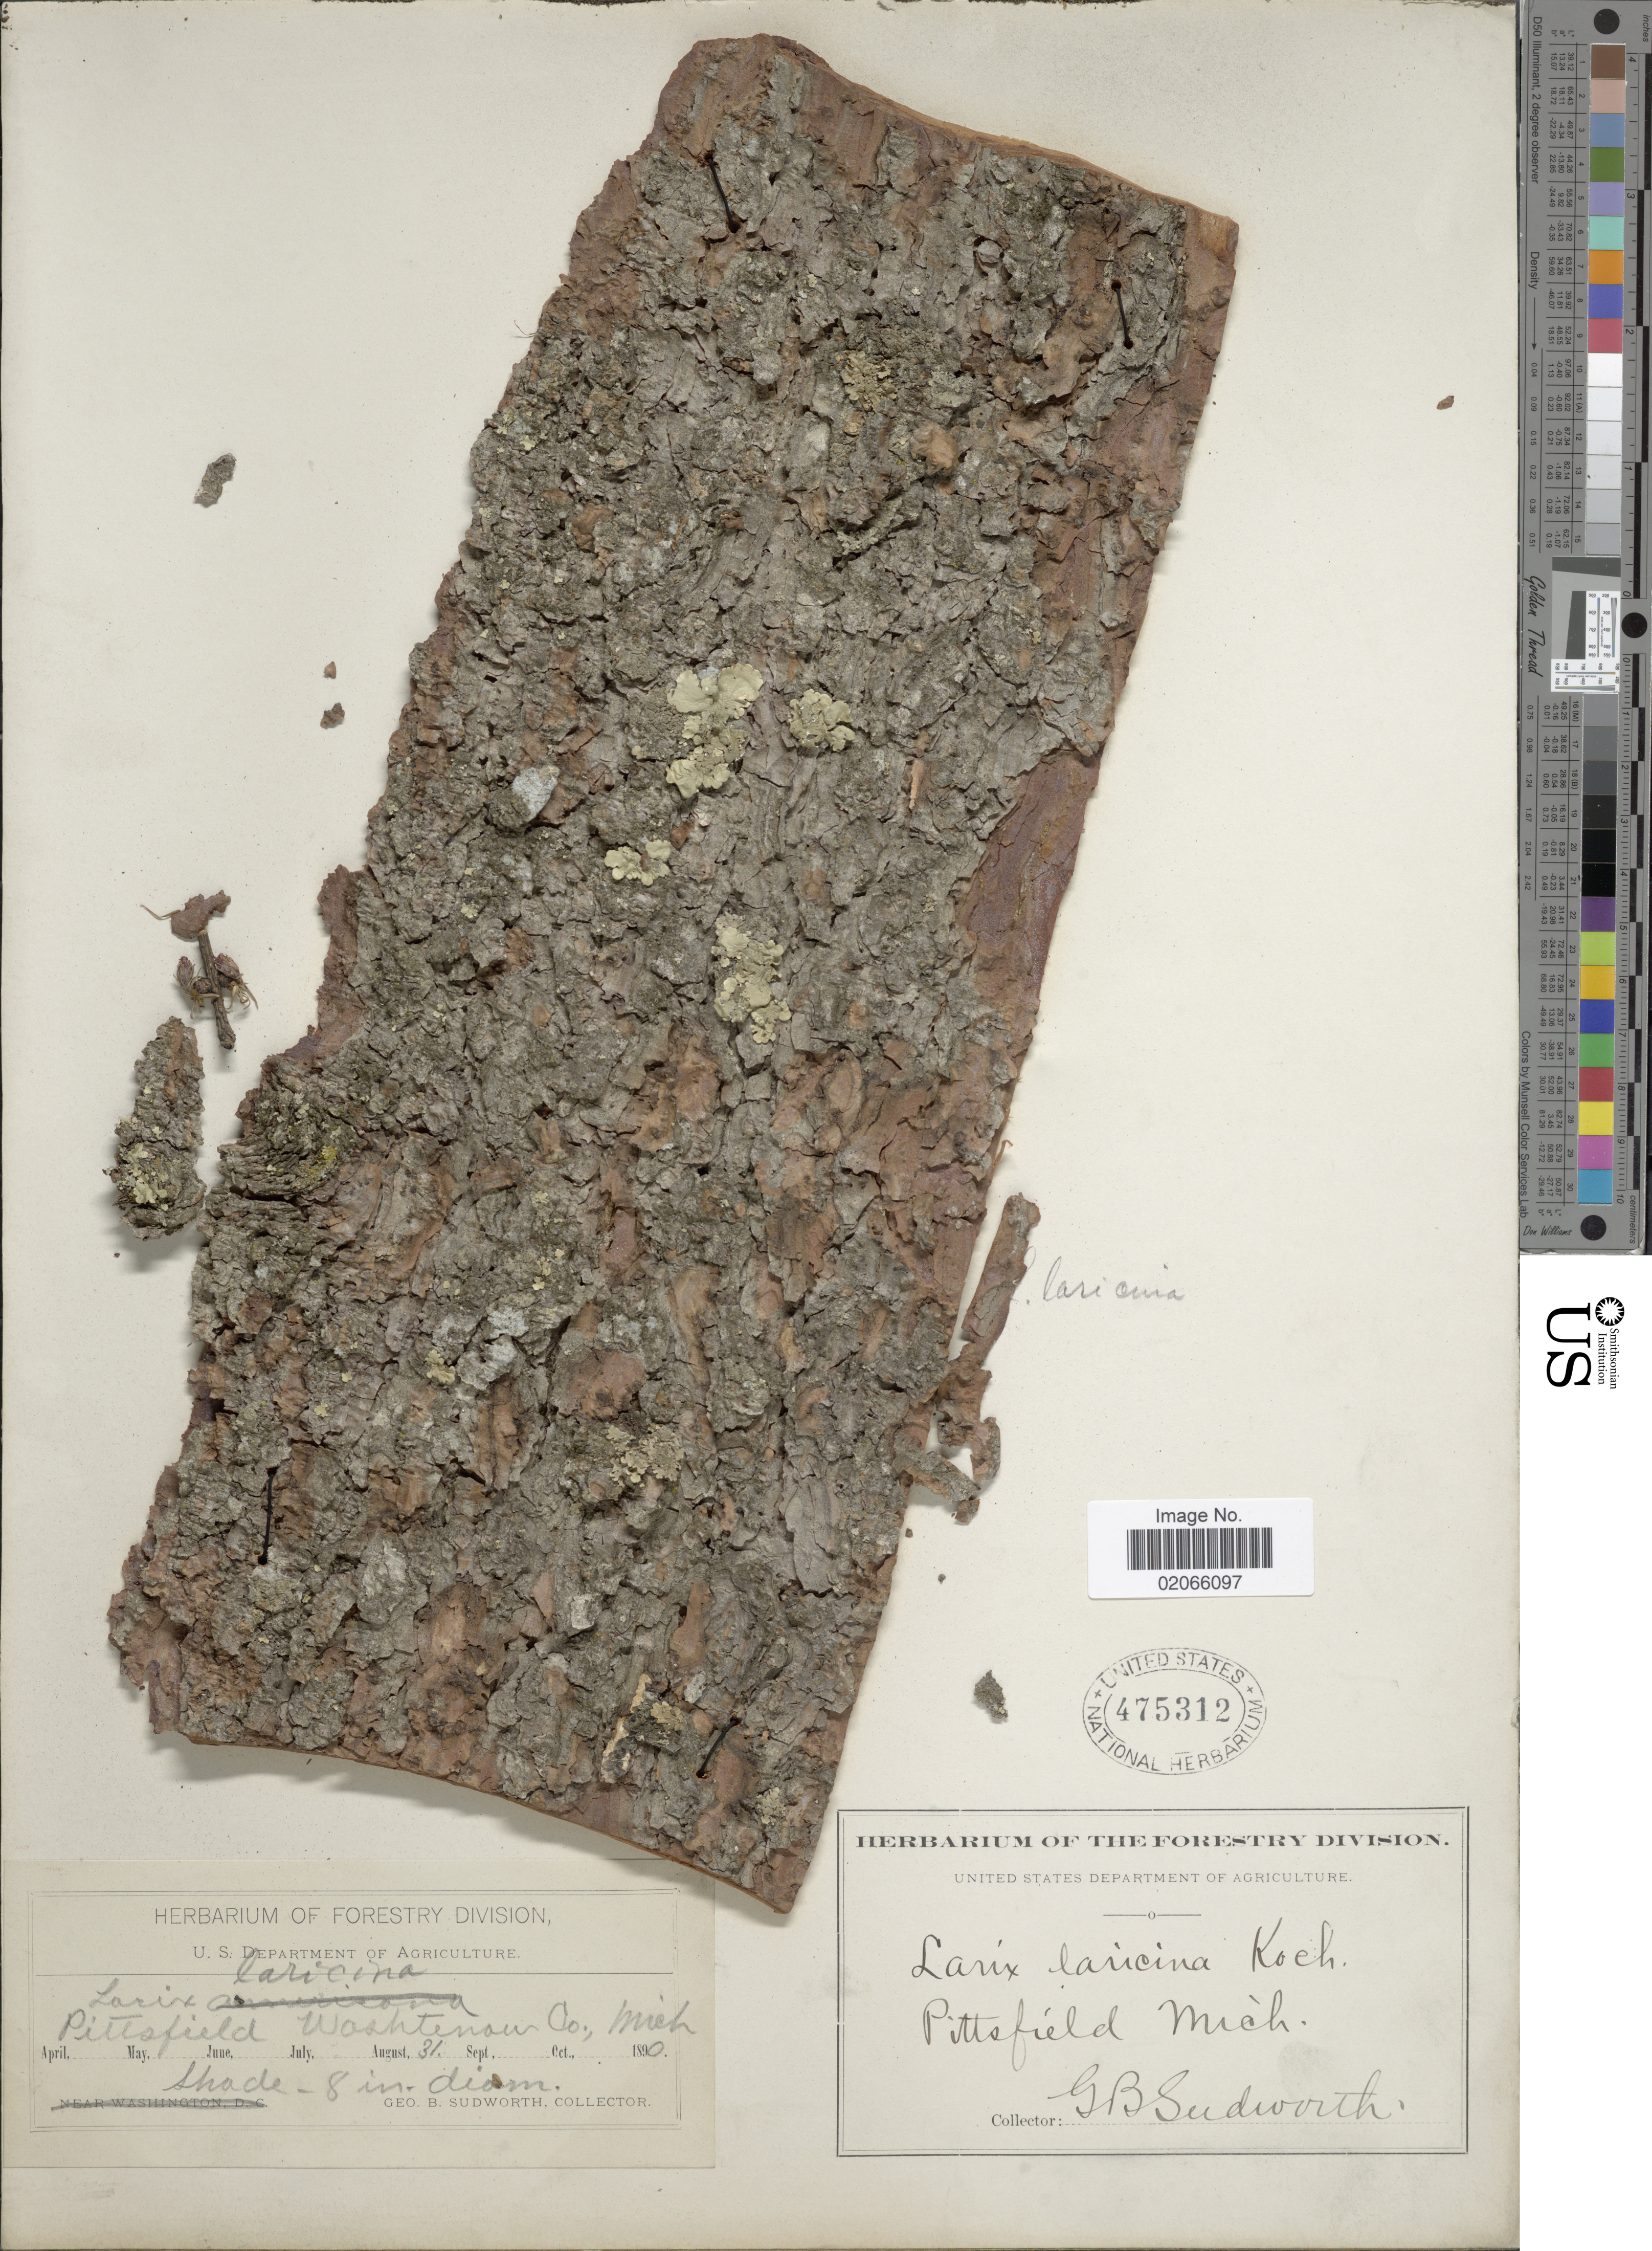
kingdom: Plantae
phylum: Tracheophyta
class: Pinopsida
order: Pinales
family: Pinaceae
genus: Larix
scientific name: Larix laricina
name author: (Du Roi) K. Koch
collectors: G. B. Sudworth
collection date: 1890-08-31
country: United States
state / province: Michigan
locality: Pittsfield, Mich. Washtenoun Co.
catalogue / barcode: US 475312